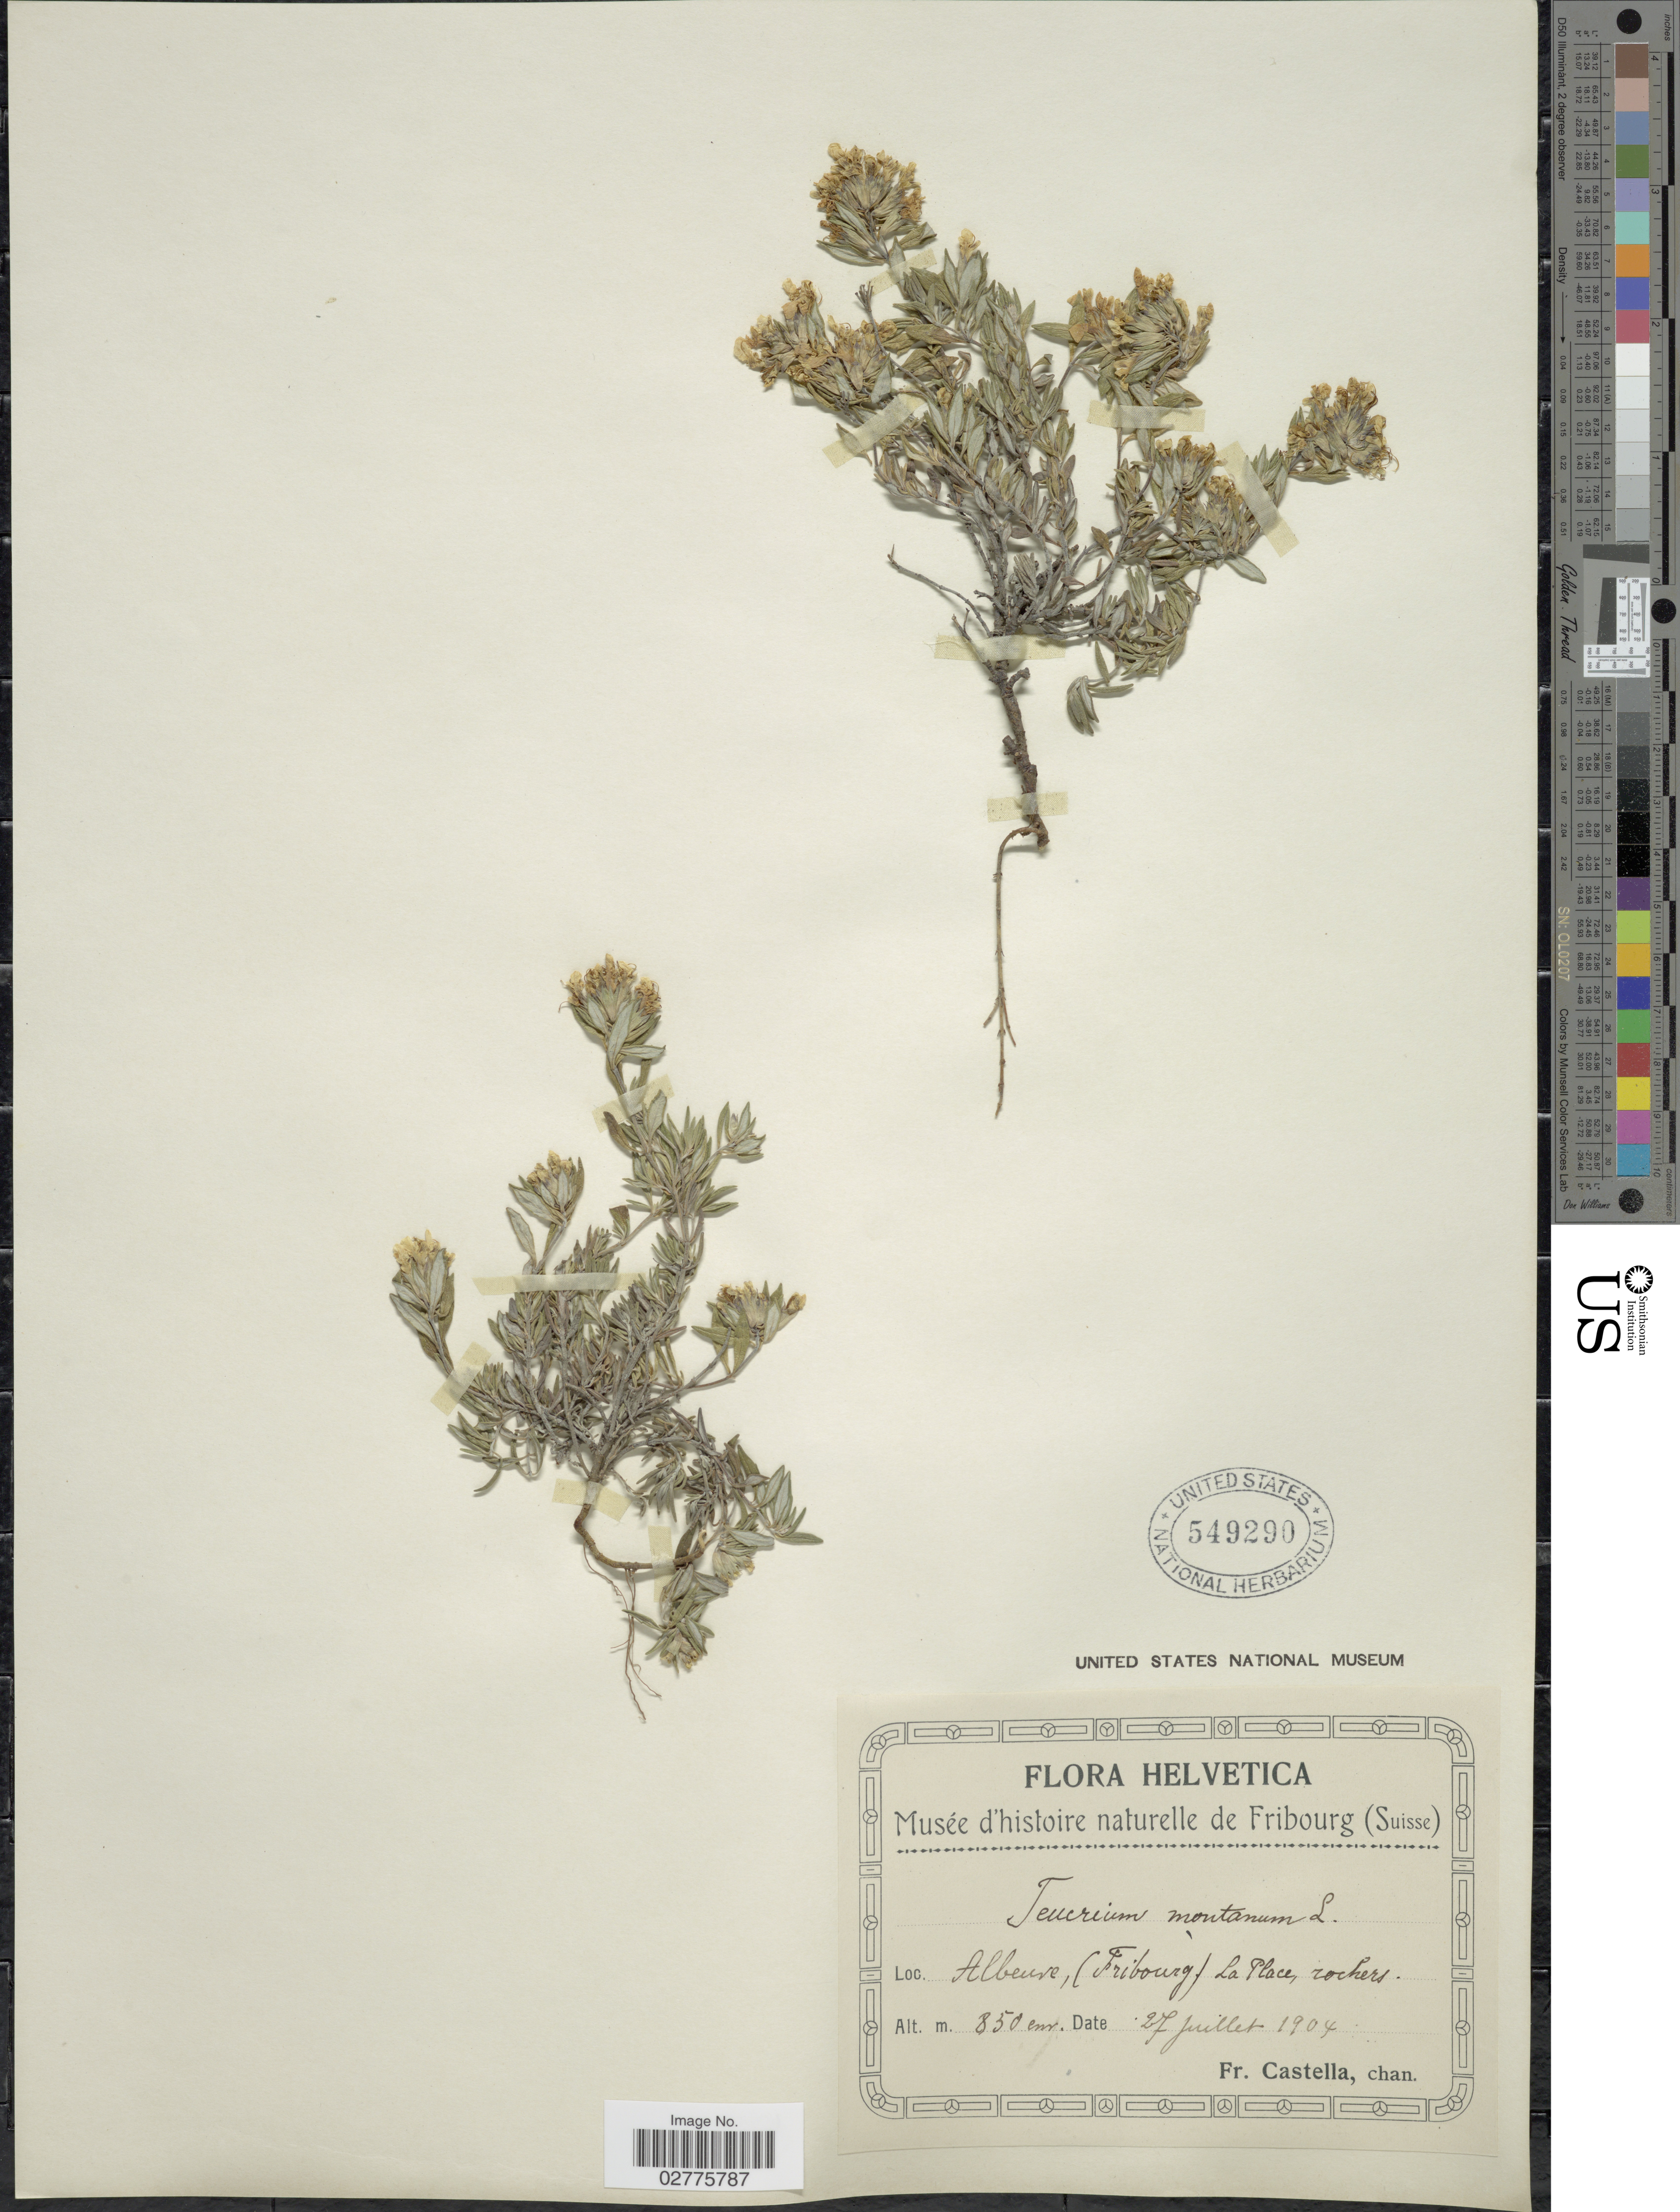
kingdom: Plantae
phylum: Tracheophyta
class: Magnoliopsida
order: Lamiales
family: Lamiaceae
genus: Teucrium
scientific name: Teucrium montanum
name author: L.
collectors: Fr. Castella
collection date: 1904-07-27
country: Switzerland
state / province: Fribourg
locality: Helvetica. Albeuve. La Place, rochers.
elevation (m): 850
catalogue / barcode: US 549290